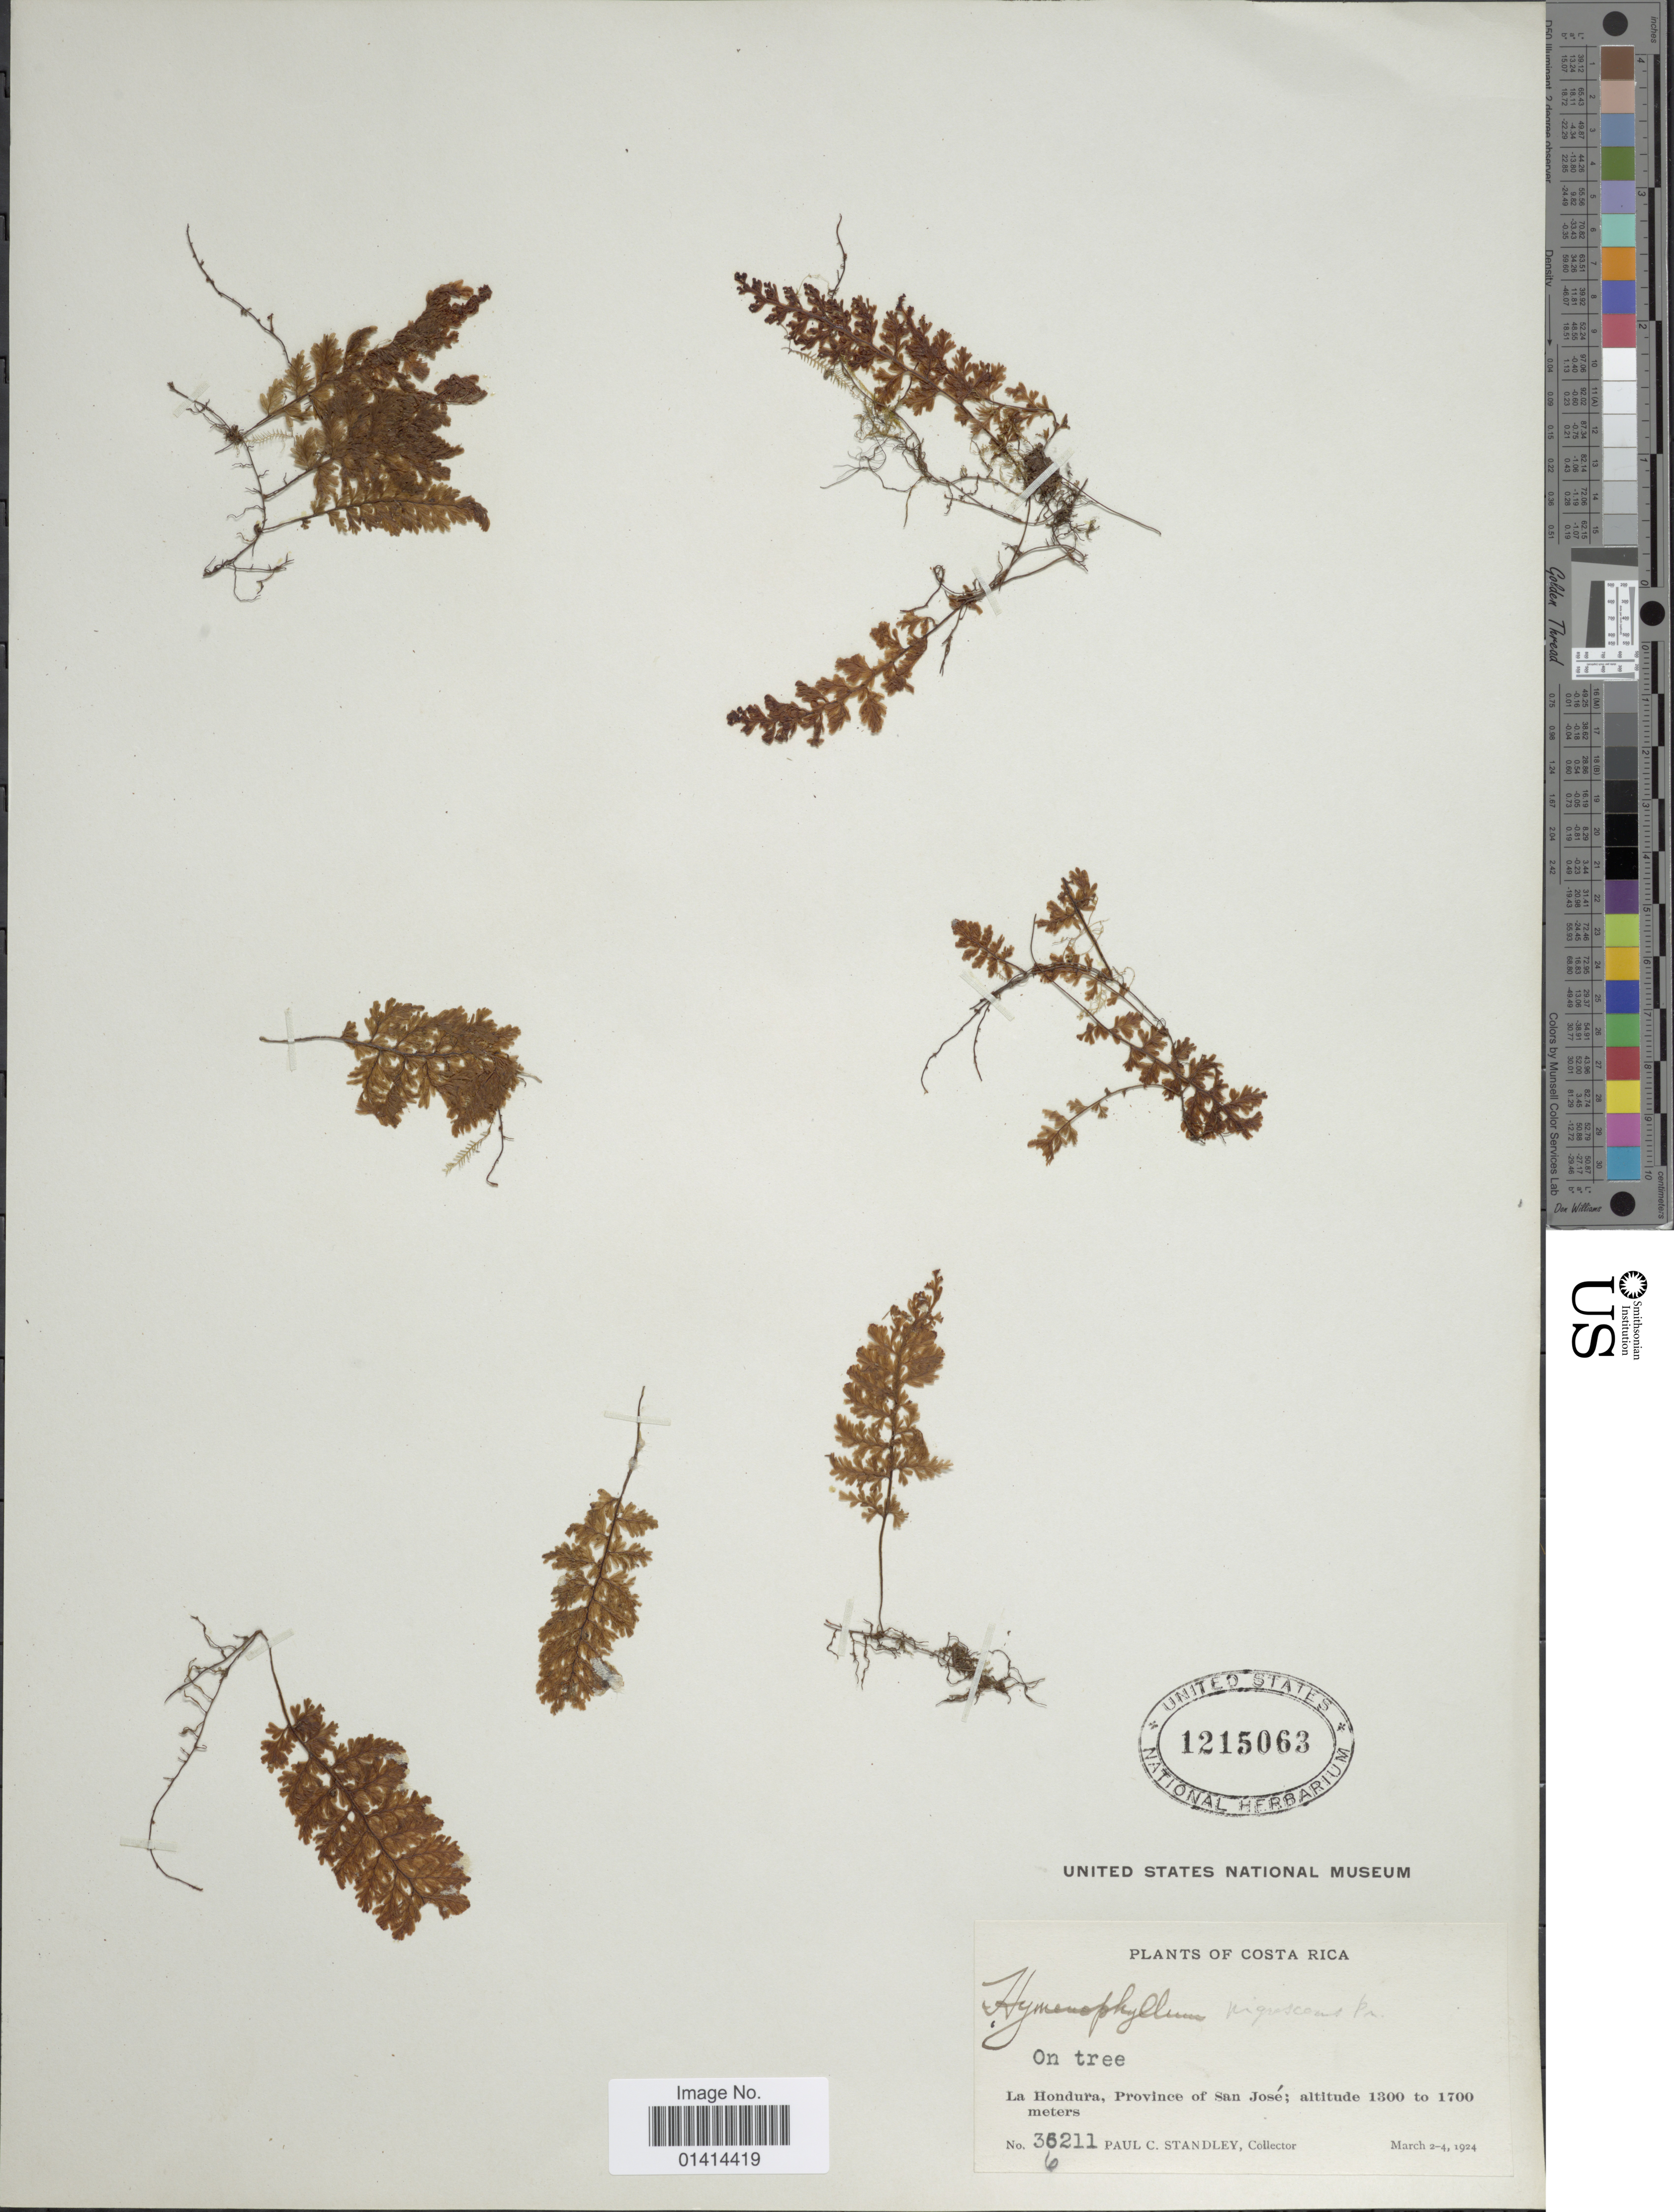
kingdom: Plantae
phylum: Tracheophyta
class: Polypodiopsida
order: Hymenophyllales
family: Hymenophyllaceae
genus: Hymenophyllum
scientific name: Hymenophyllum myriocarpum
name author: Hook.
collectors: P. C. Standley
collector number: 36211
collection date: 1924-03-02/1924-03-04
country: Costa Rica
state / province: San José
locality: La Hondura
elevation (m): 1300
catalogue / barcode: US 1215063